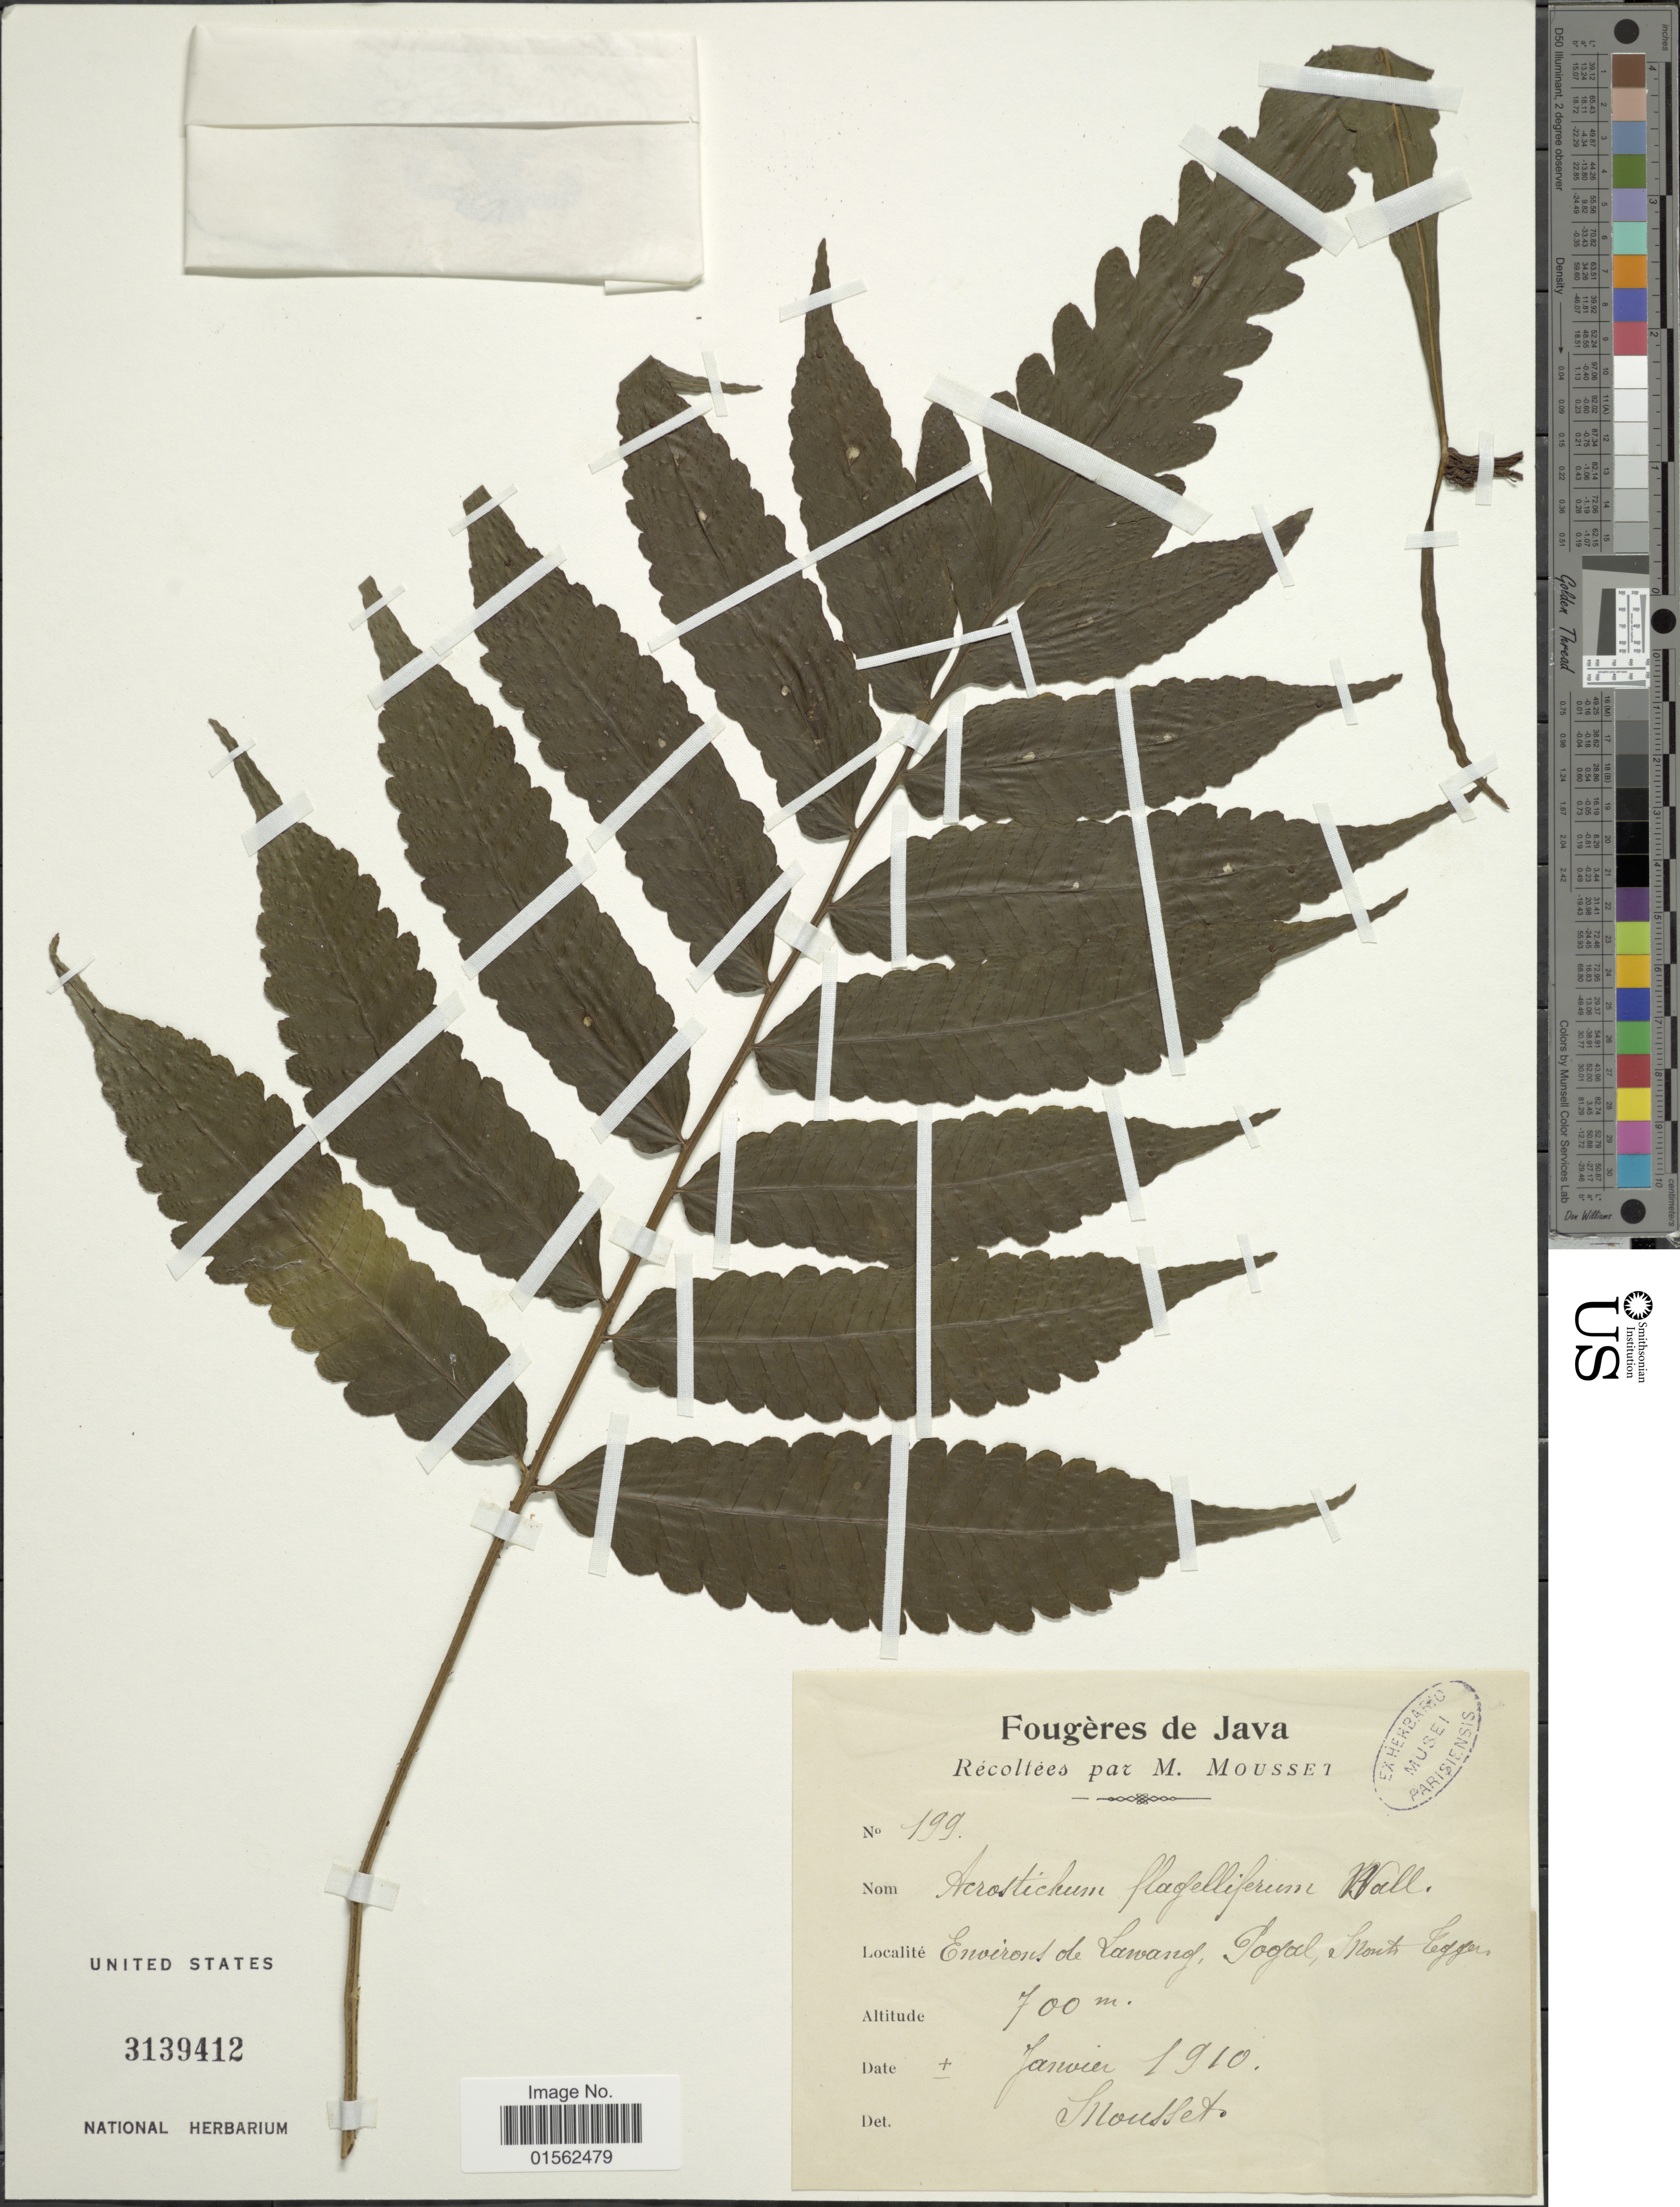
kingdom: Plantae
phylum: Tracheophyta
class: Polypodiopsida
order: Polypodiales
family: Dryopteridaceae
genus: Bolbitis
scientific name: Bolbitis heteroclita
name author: (C. Presl) Ching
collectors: M. Mousset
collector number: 199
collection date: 1910-01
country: Indonesia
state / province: Java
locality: Environs de Lawang, Pogoel, Mount. Egger [interpreted]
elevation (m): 700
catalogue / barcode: US 3139412